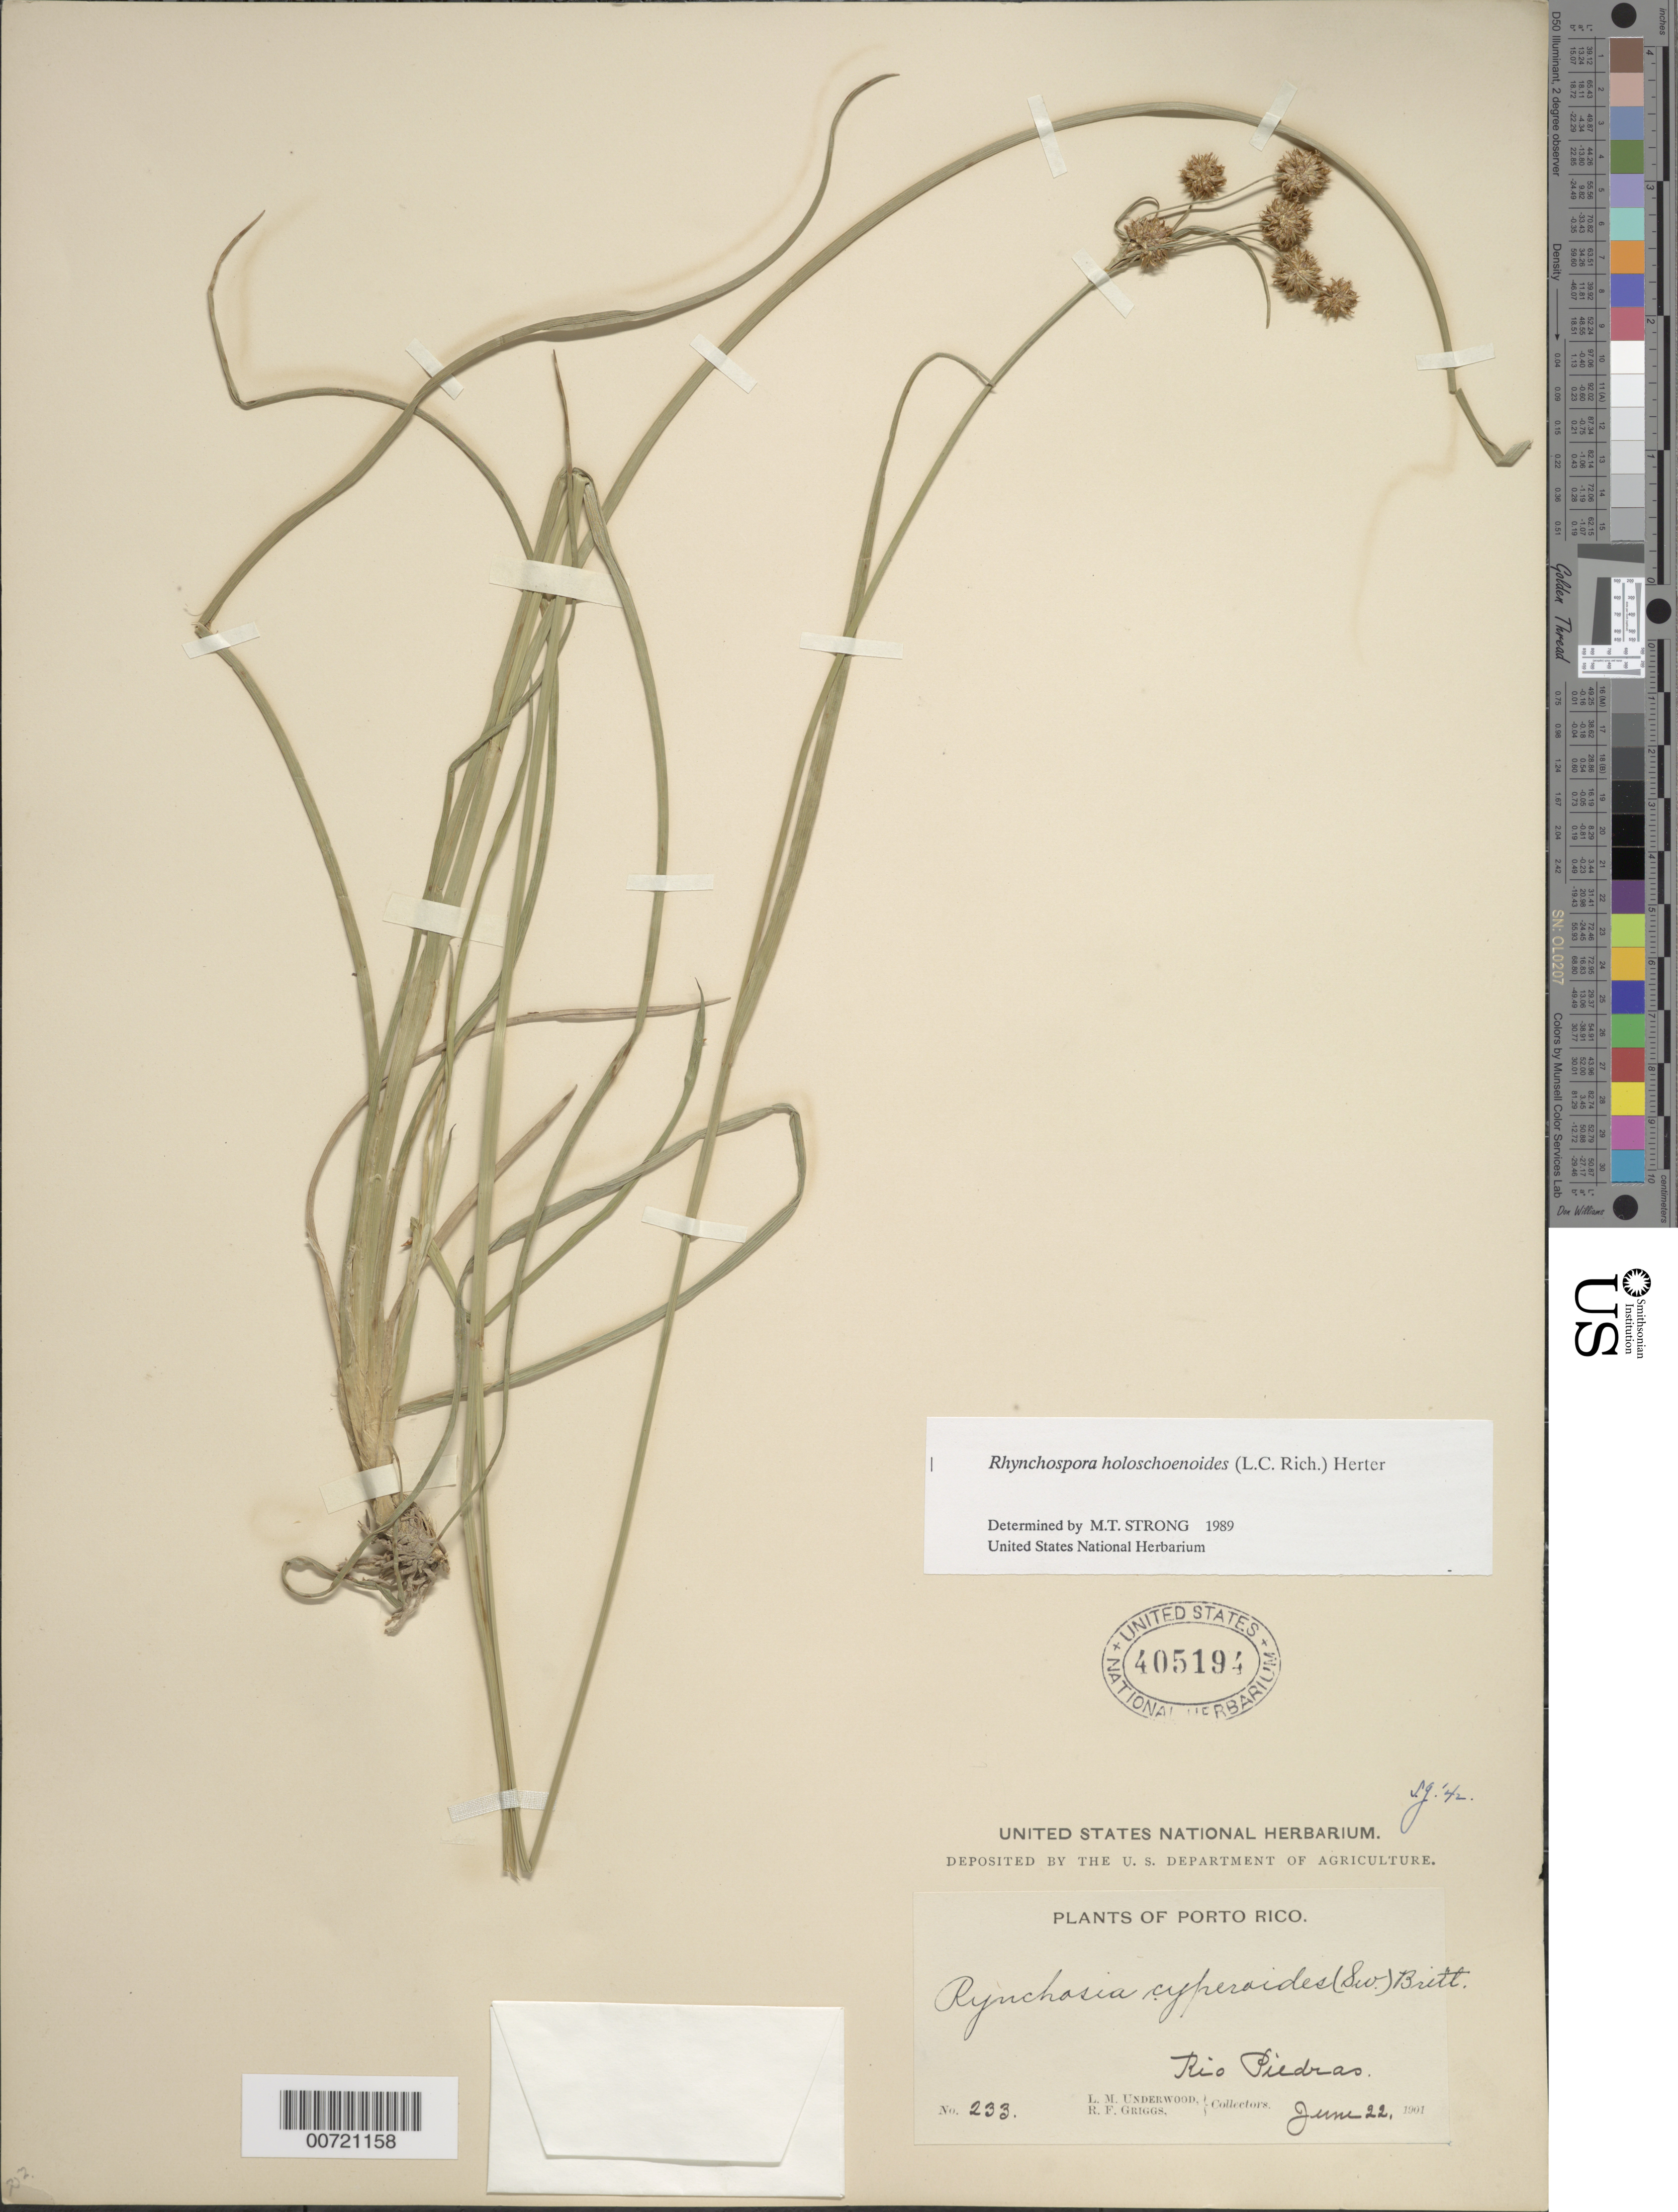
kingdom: Plantae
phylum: Tracheophyta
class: Liliopsida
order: Poales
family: Cyperaceae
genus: Rhynchospora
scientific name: Rhynchospora holoschoenoides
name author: (Rich.) Herter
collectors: L. M. Underwood & R. F. Griggs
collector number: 233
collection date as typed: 22 Jun 1901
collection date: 1901-06-22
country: Puerto Rico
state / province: San Juan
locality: Rio Piedras.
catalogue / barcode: US 405194